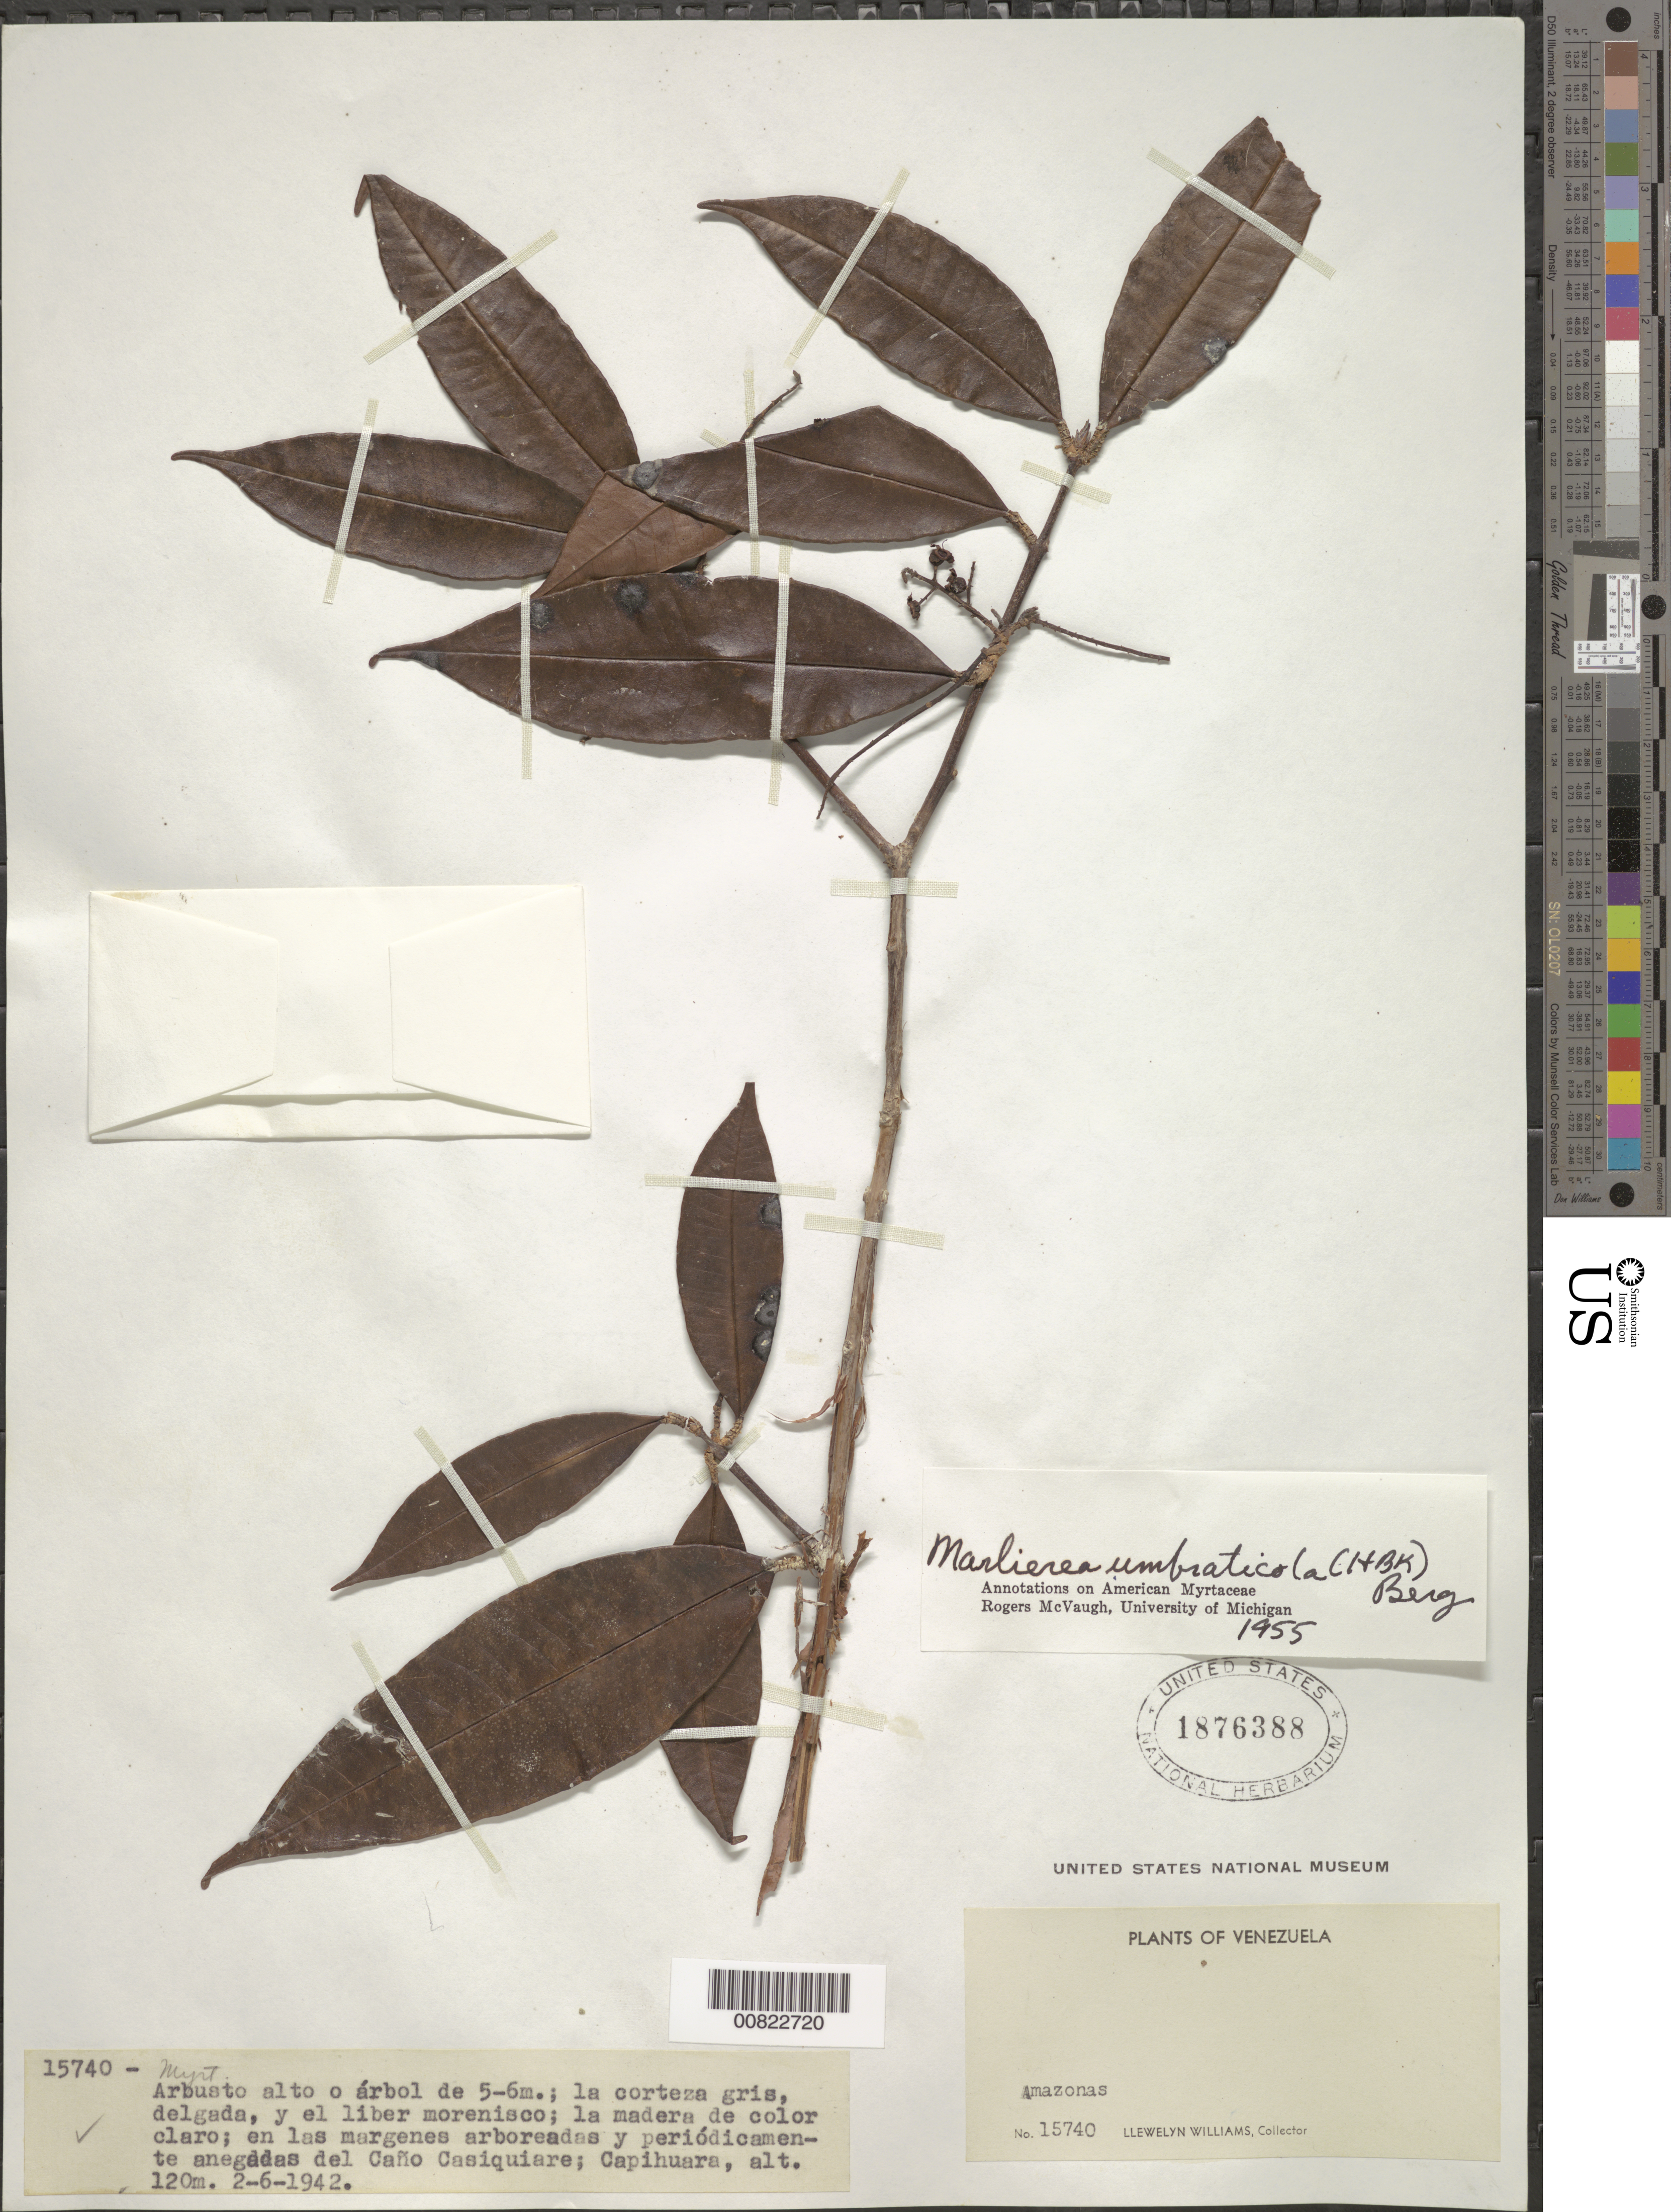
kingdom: Plantae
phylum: Tracheophyta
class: Magnoliopsida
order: Myrtales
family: Myrtaceae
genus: Myrcia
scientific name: Myrcia umbraticola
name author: (Kunth) E. Lucas & C.E. Wilson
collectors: Ll. Williams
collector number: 15740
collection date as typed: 2-Jun-42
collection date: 1942-06-02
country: Venezuela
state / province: Amazonas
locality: Capihuara, Caño Casiquiare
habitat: Margenes arboreadas y periodicamente anegadas del caño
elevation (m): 120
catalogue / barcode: US 1876388